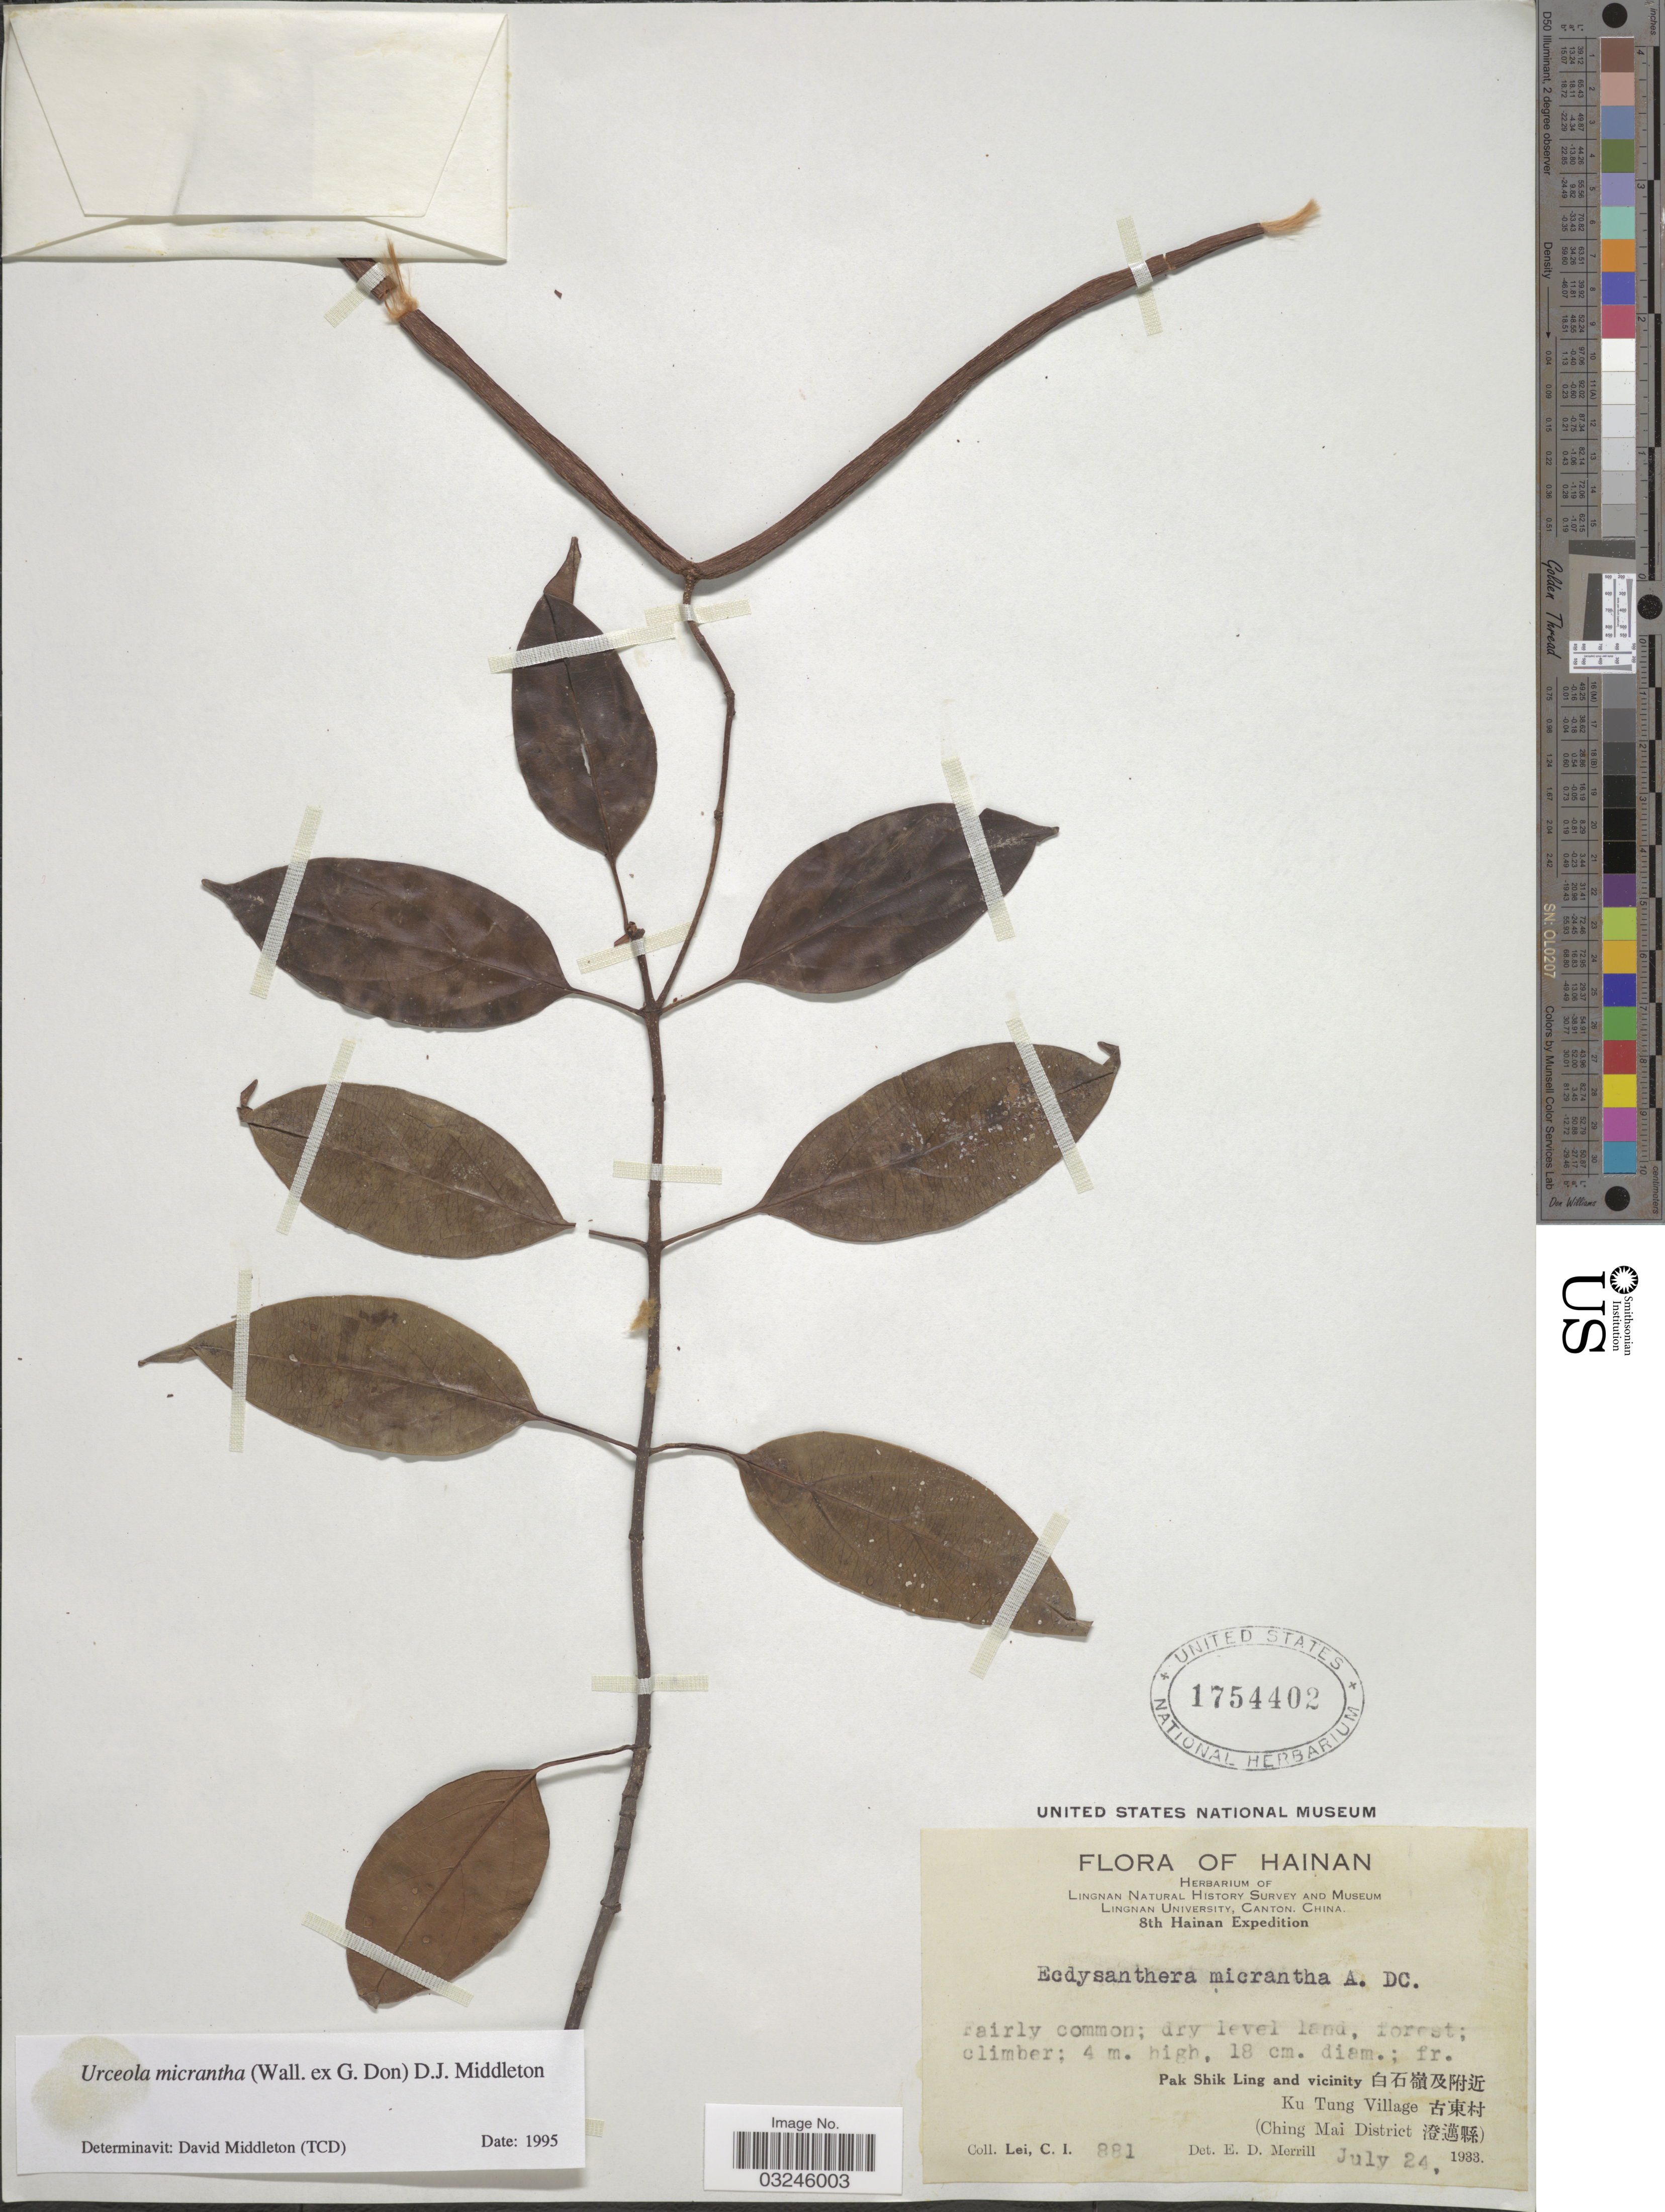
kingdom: Plantae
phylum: Tracheophyta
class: Magnoliopsida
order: Gentianales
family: Apocynaceae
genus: Urceola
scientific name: Urceola micrantha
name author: (Wall. ex G. Don) Mabb.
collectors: C. I. Lei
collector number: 881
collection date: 1933-07-24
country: China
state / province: Hainan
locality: Pak Shik Ling and vicinity, Ku Tung Village (Ching Mai District).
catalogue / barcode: US 1754402